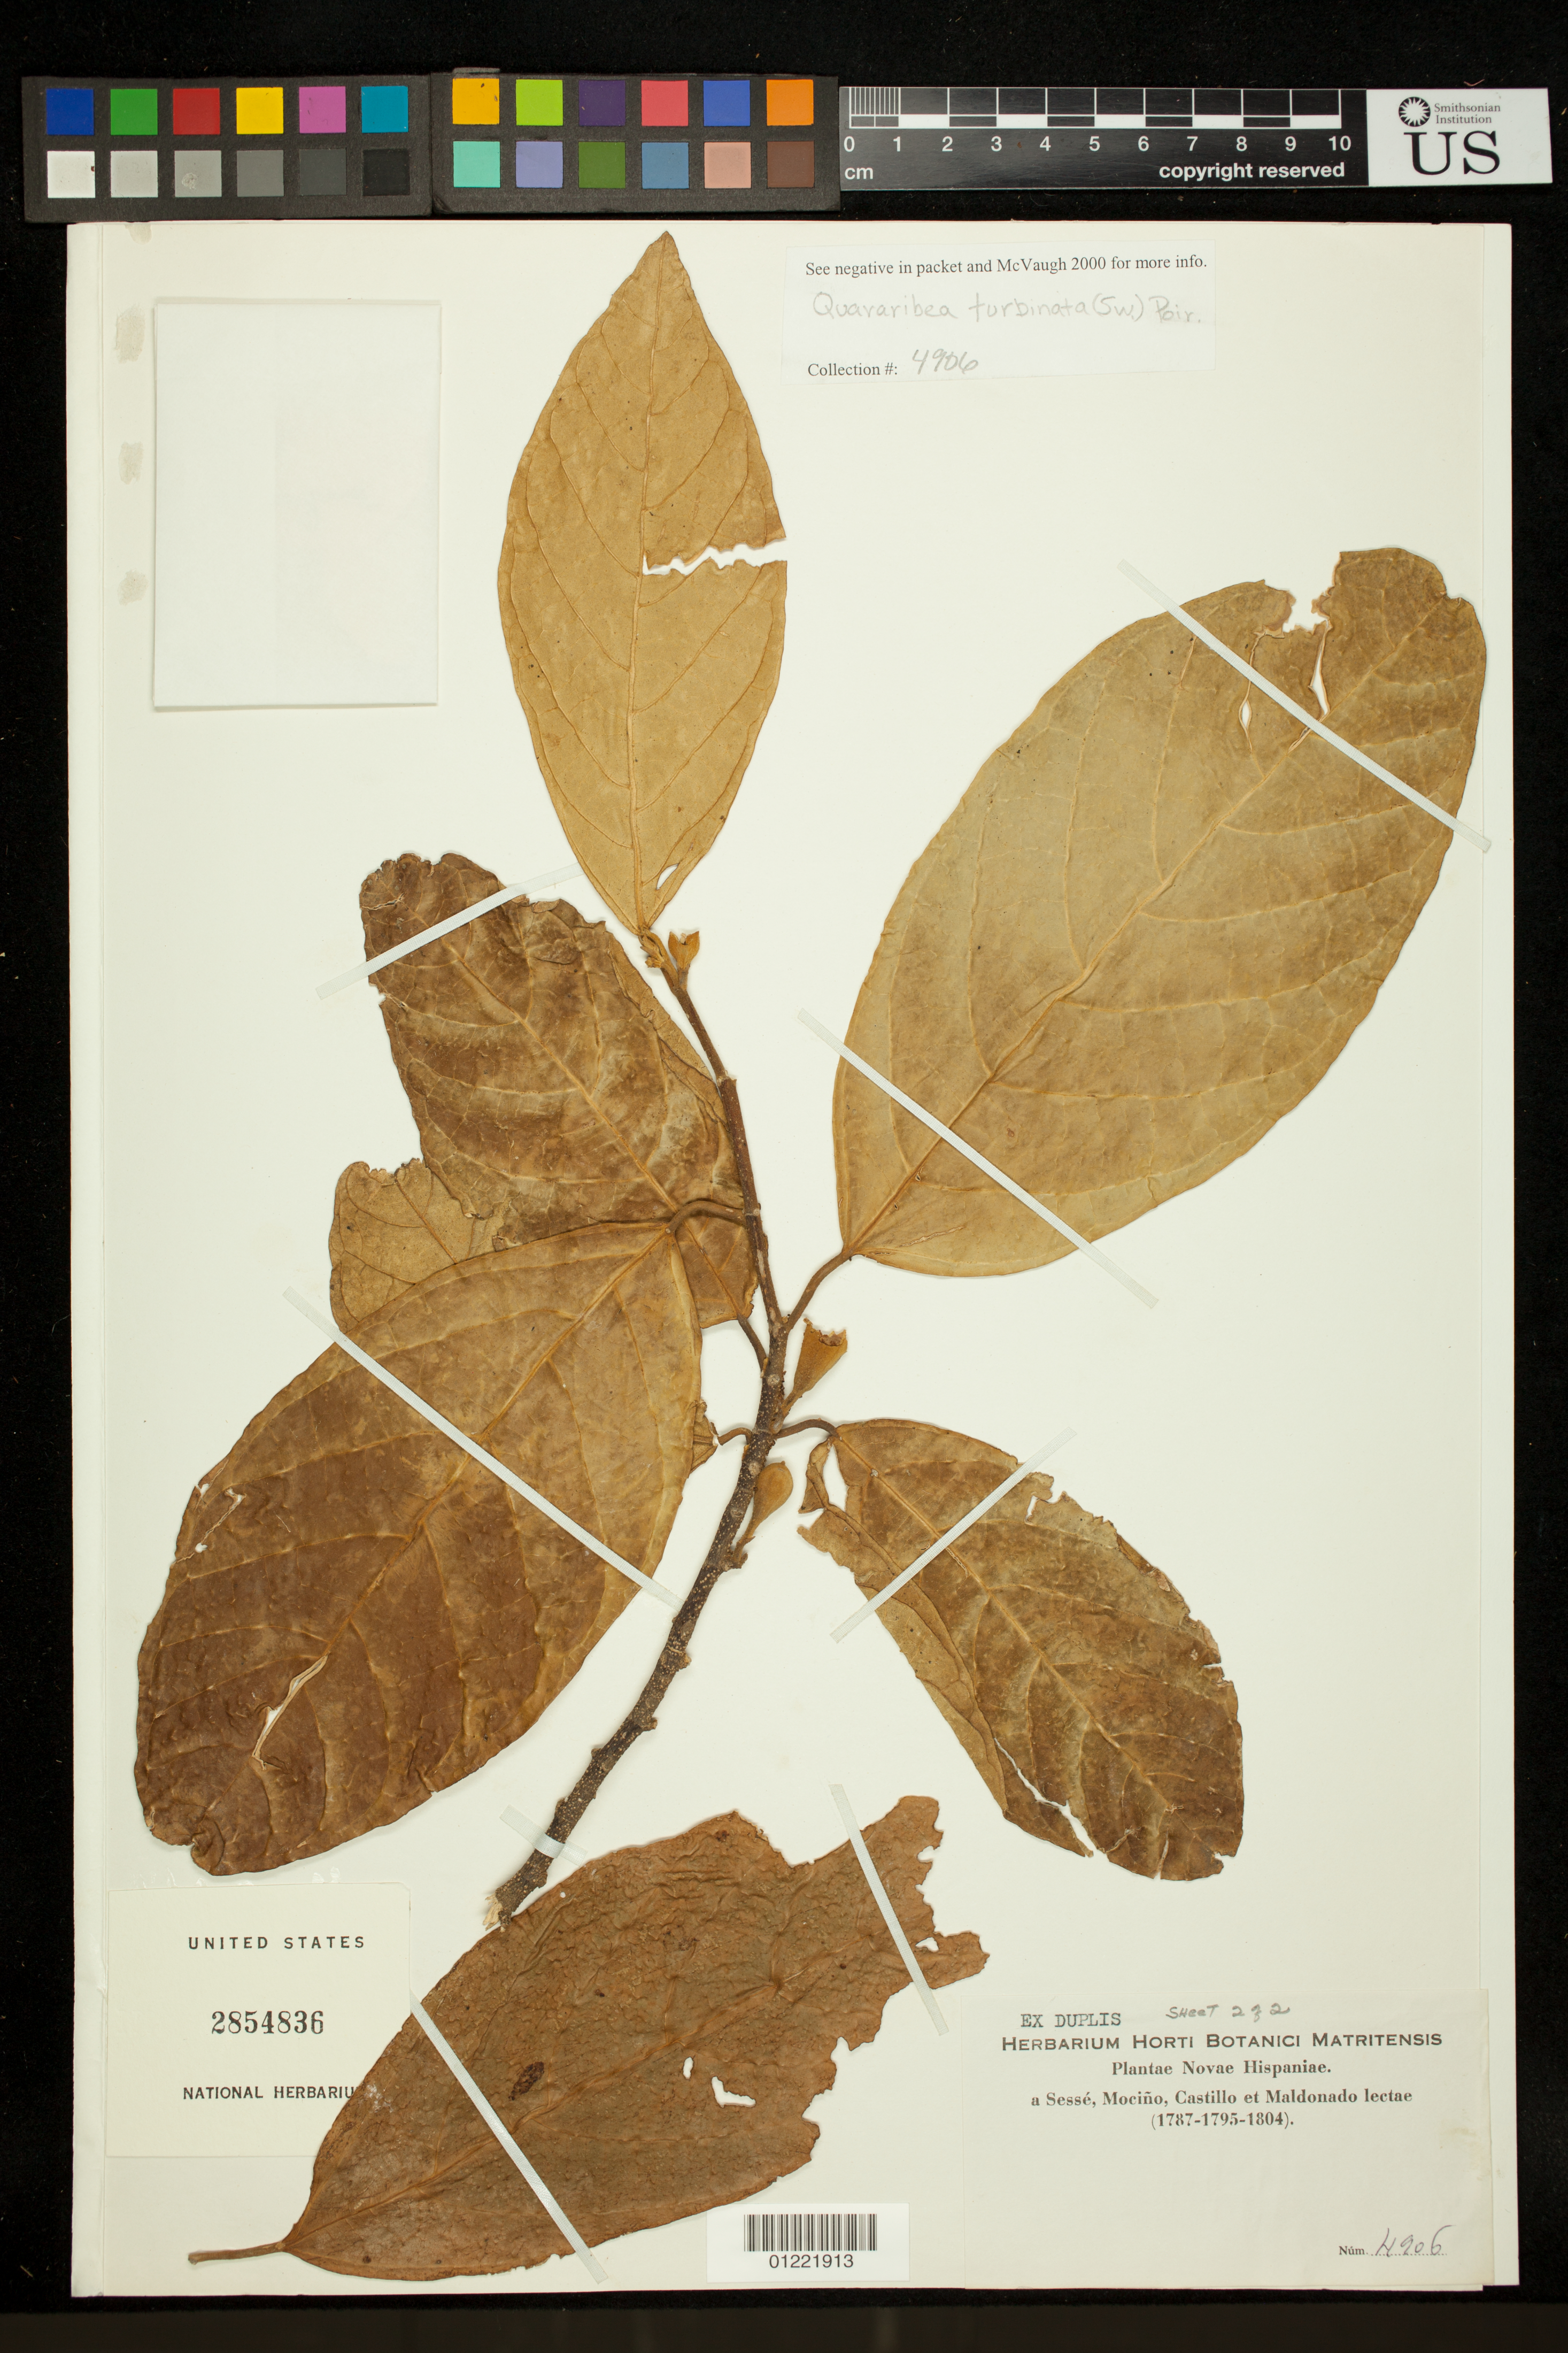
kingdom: Plantae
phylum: Tracheophyta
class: Magnoliopsida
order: Malvales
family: Malvaceae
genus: Quararibea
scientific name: Quararibea verticillaris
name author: (Ducke) A. DC.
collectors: M. Sessé y Lacasta, J. M. Mociño, J. D. del Castillo & J. Maldonado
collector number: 4906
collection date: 1787/1804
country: Mexico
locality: ex herb. Horti Botanici Matritensis. Plantae Novae Hispaniae.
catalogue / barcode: US 2854836